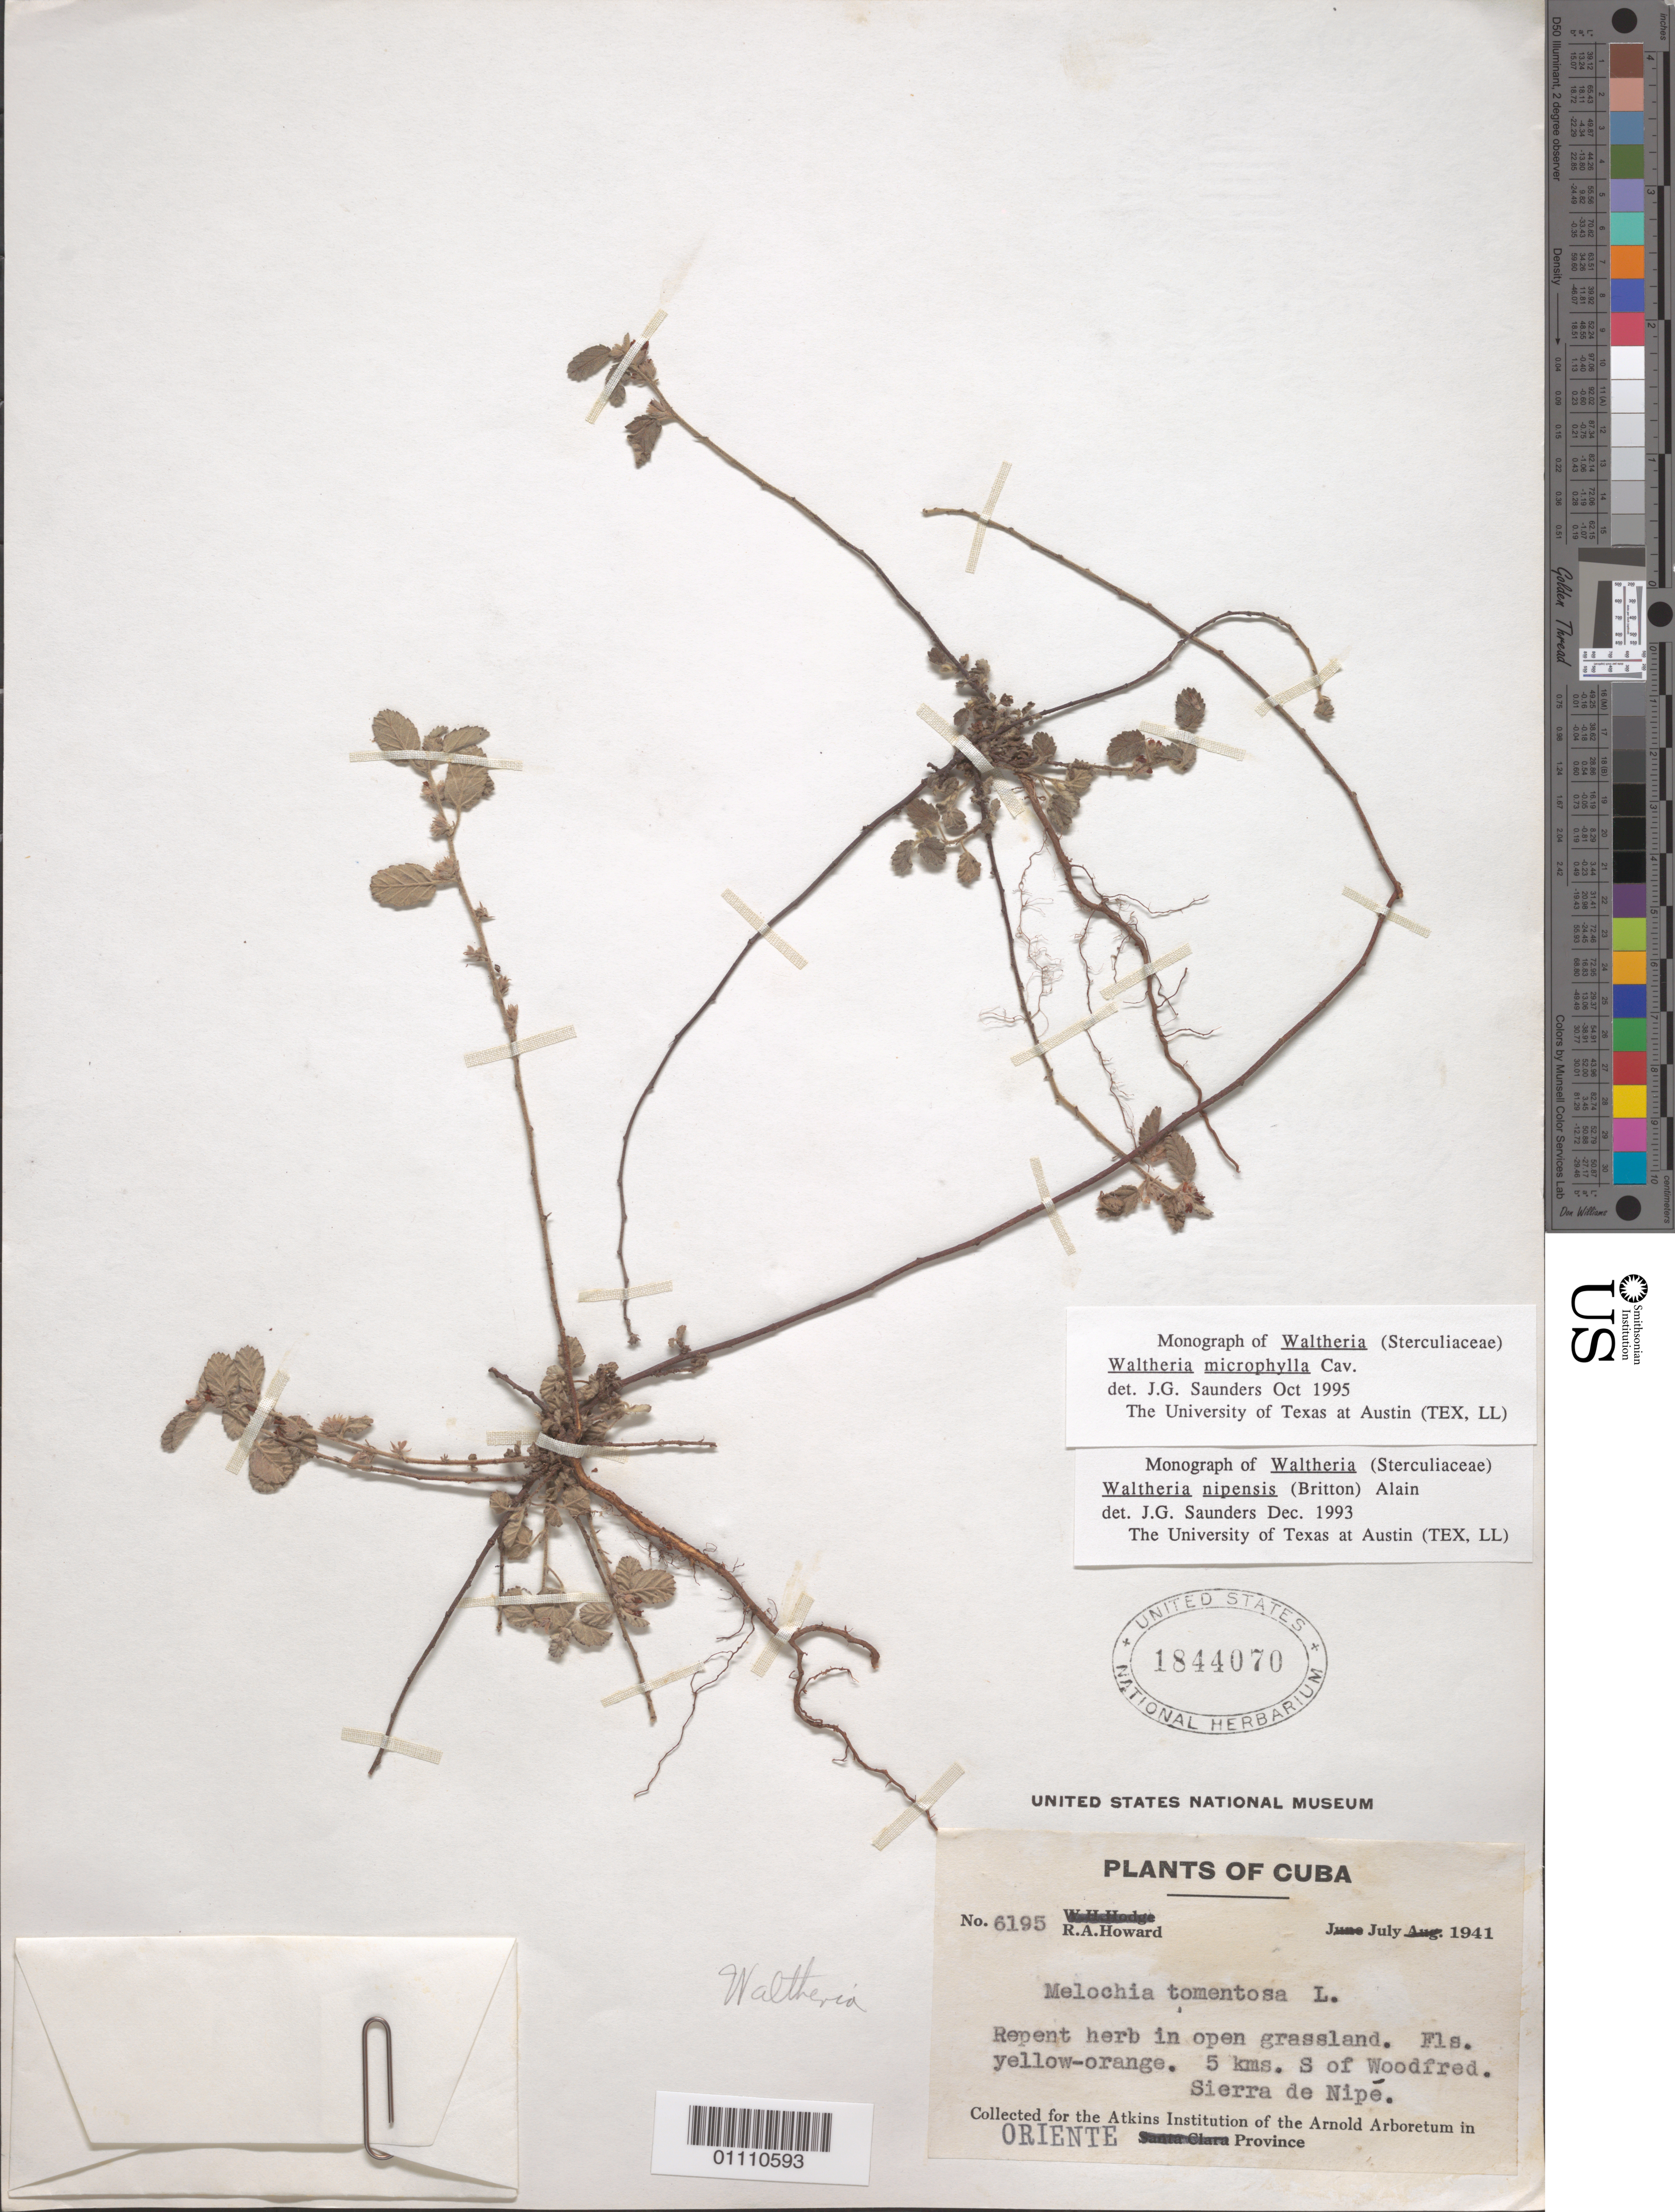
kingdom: Plantae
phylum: Tracheophyta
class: Magnoliopsida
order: Malvales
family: Malvaceae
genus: Waltheria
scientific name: Waltheria microphylla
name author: Cav.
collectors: R. A. Howard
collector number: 6195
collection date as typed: Jul 1941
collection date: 1941-07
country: Cuba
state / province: Holguín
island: Cuba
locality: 5 kms S of Woodfred Sierra de Nipé Oriente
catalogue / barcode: US 1844070